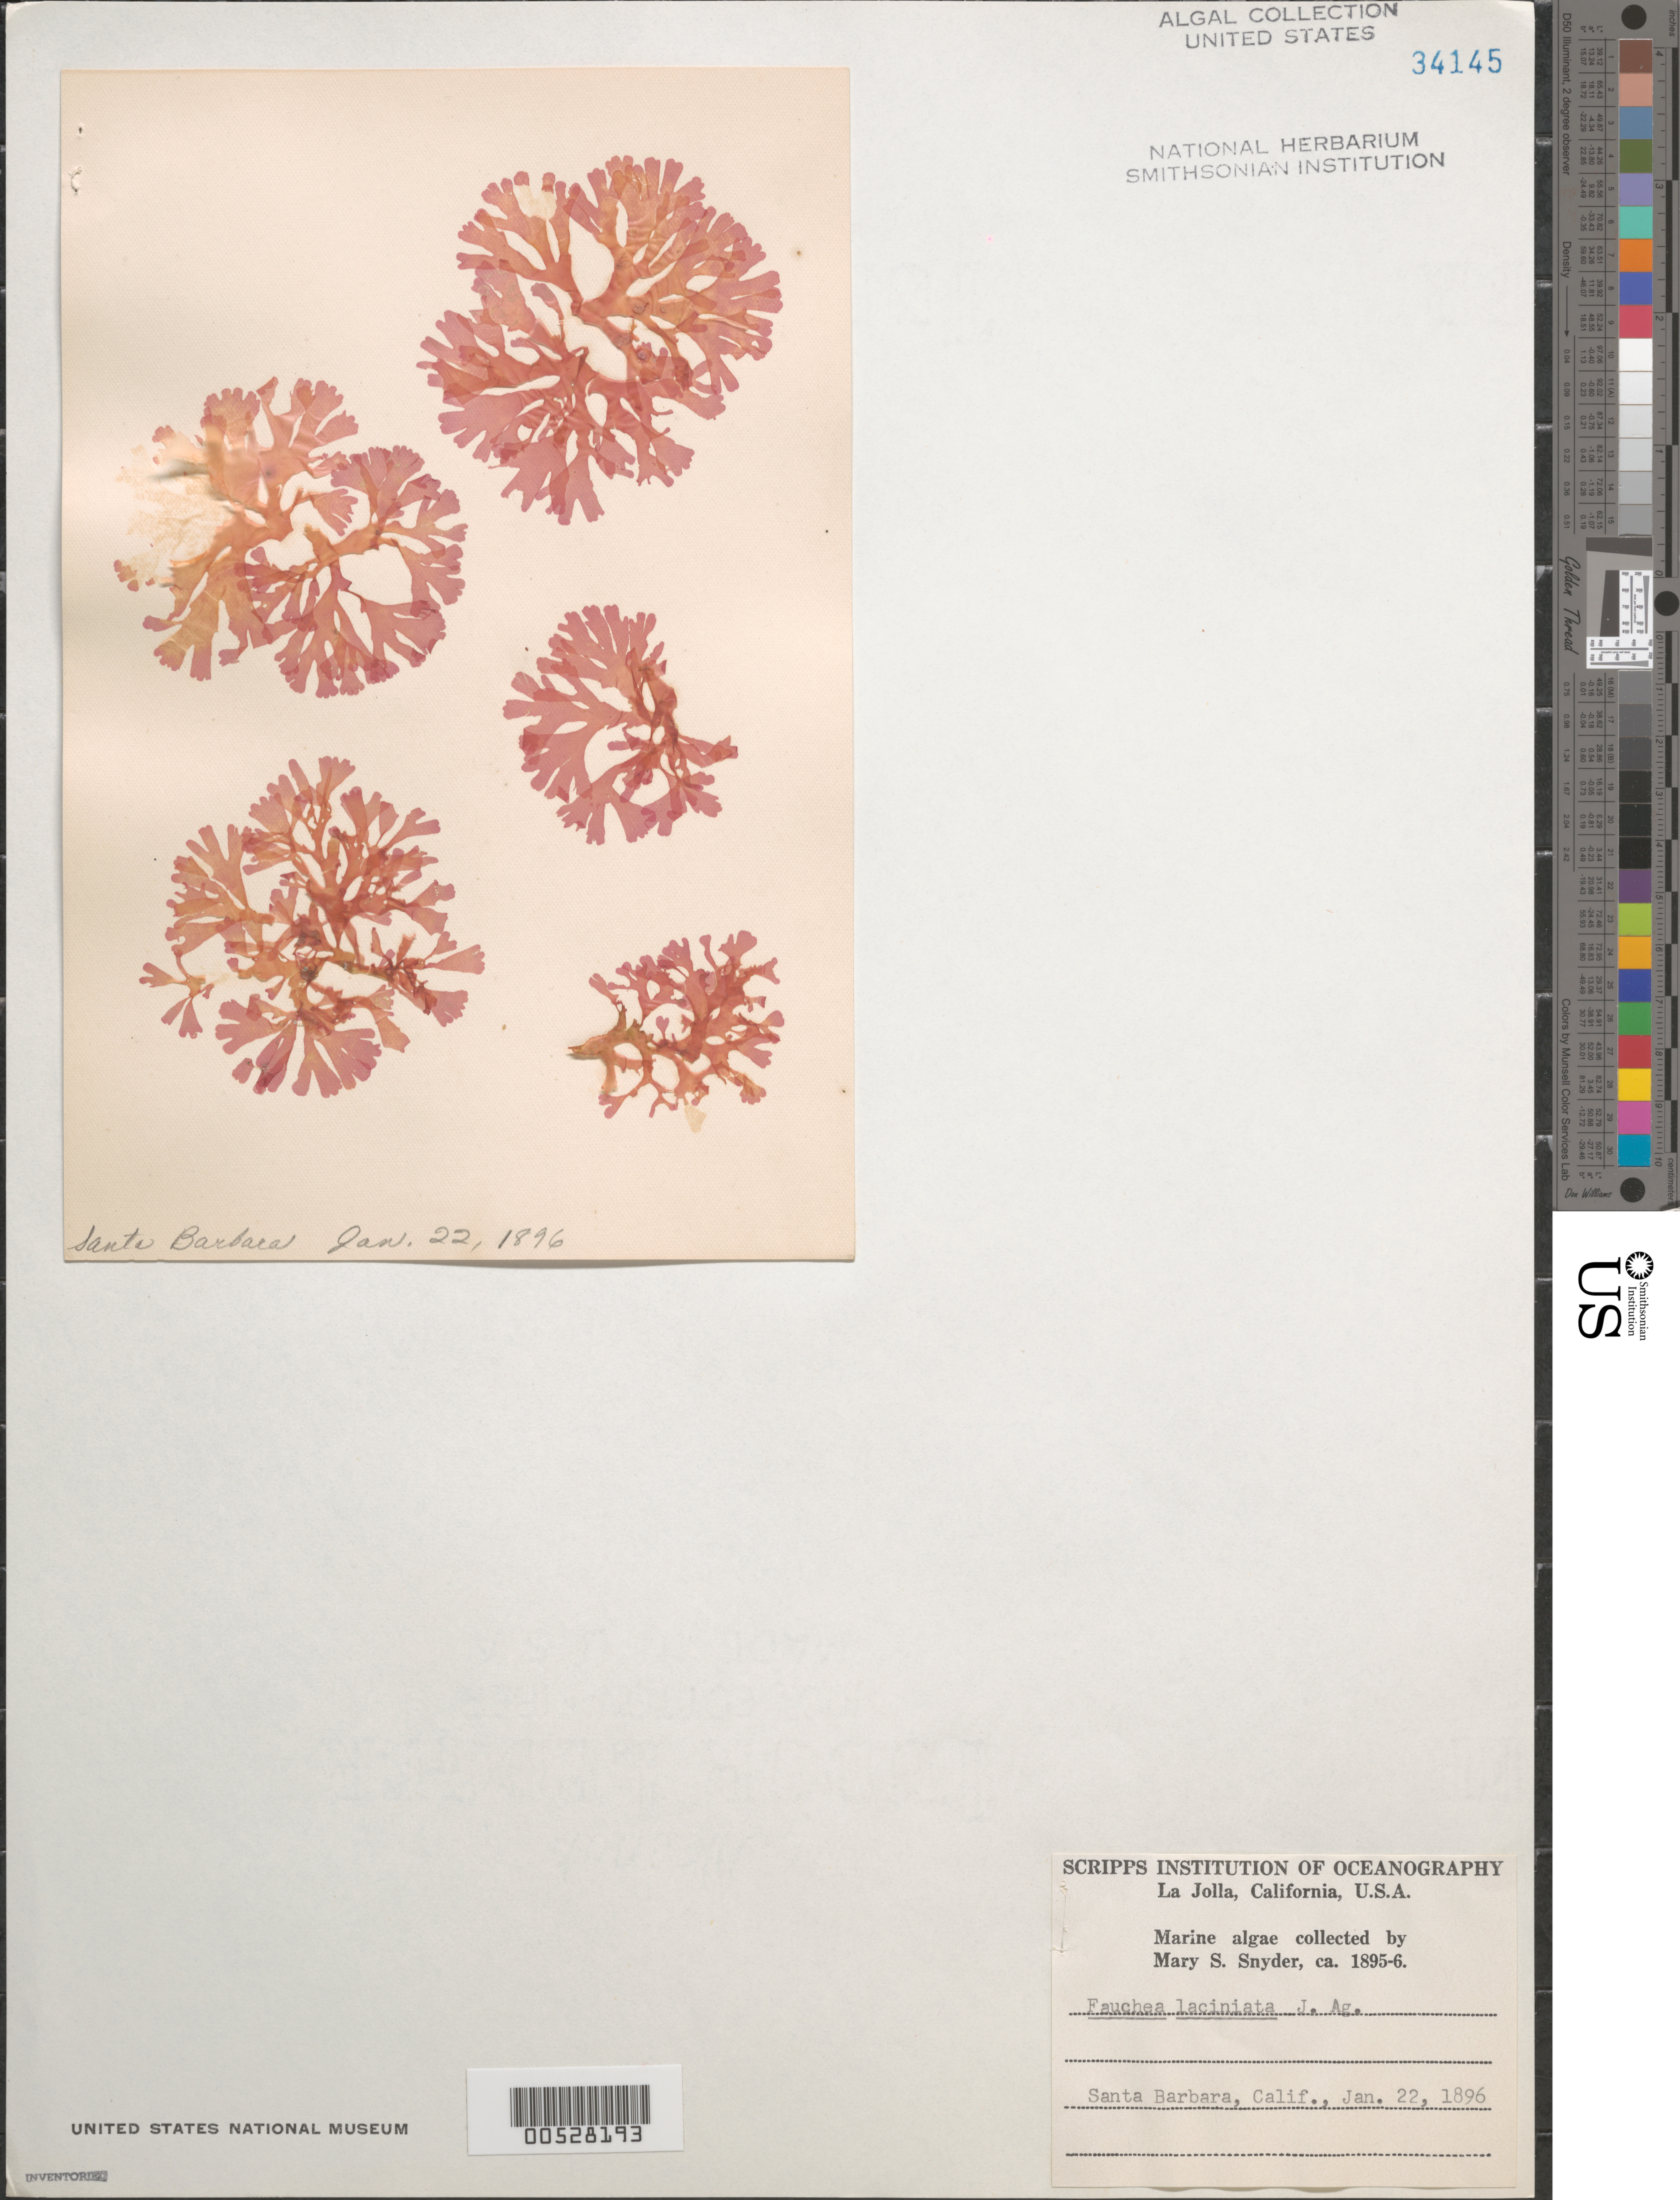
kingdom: Plantae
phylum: Rhodophyta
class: Florideophyceae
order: Rhodymeniales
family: Faucheaceae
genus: Gloiocladia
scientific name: Gloiocladia laciniata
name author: (J. Agardh) Rodríguez-Prieto & N. Sánchez in Rodríguez-Prieto et al.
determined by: Algae name updating Project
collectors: M. Snyder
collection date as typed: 22 Jan 1896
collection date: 1896-01-22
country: United States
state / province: California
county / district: Santa Barbara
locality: Santa Barbara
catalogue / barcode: US 34145